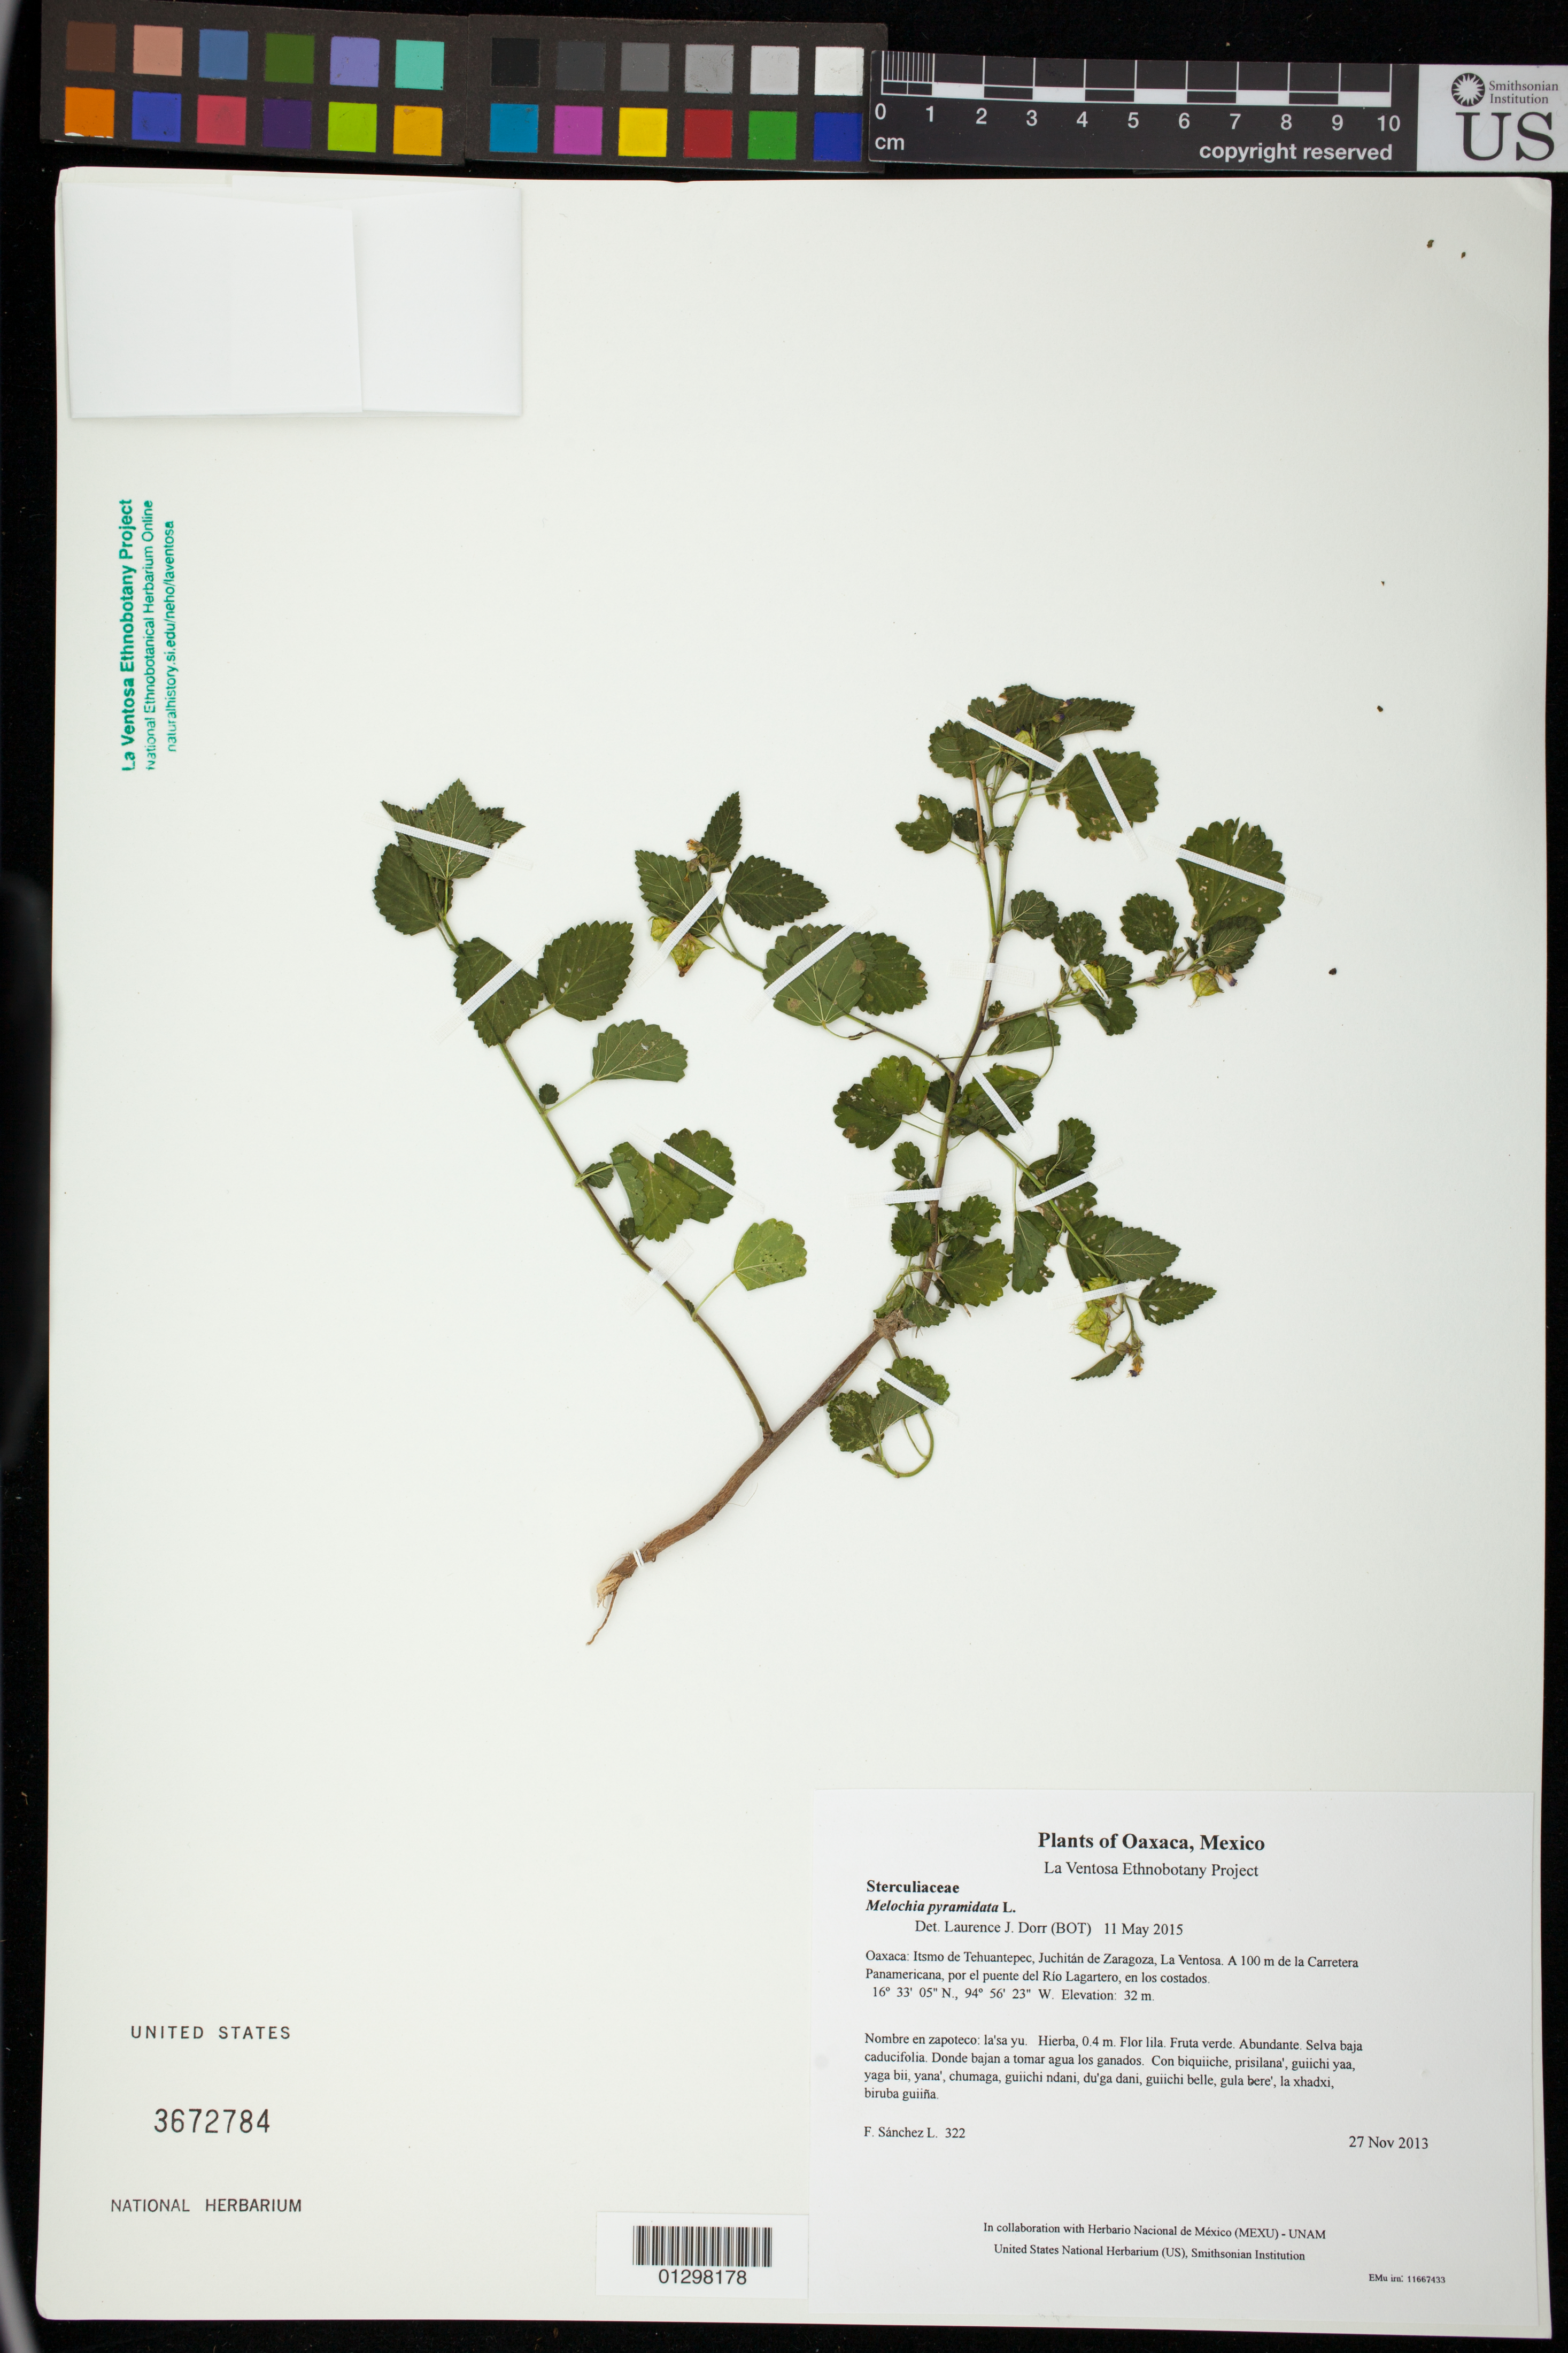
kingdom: Plantae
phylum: Tracheophyta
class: Magnoliopsida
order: Malvales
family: Malvaceae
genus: Melochia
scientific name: Melochia pyramidata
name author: L.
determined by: Dorr, L. J., (BOT), Smithsonian Institution - National Museum of Natural History (UNITED STATES)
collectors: F. Sánchez L.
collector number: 322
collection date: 2013-11-27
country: Mexico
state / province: Oaxaca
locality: Itsmo de Tehuantepec, Juchitán de Zaragoza, La Ventosa. A 100 m de la Carretera Panamericana, por el puente del Río Lagartero, en los costados.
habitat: Selva baja caducifolia. Donde bajan a tomar agua los ganados.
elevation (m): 32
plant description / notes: JEBOT, MEXU, SERO, US; Guixi bandaga. 0.4 m. Guie' lila. Cuaananaxhi naga'. Stale.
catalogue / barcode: US 3672784